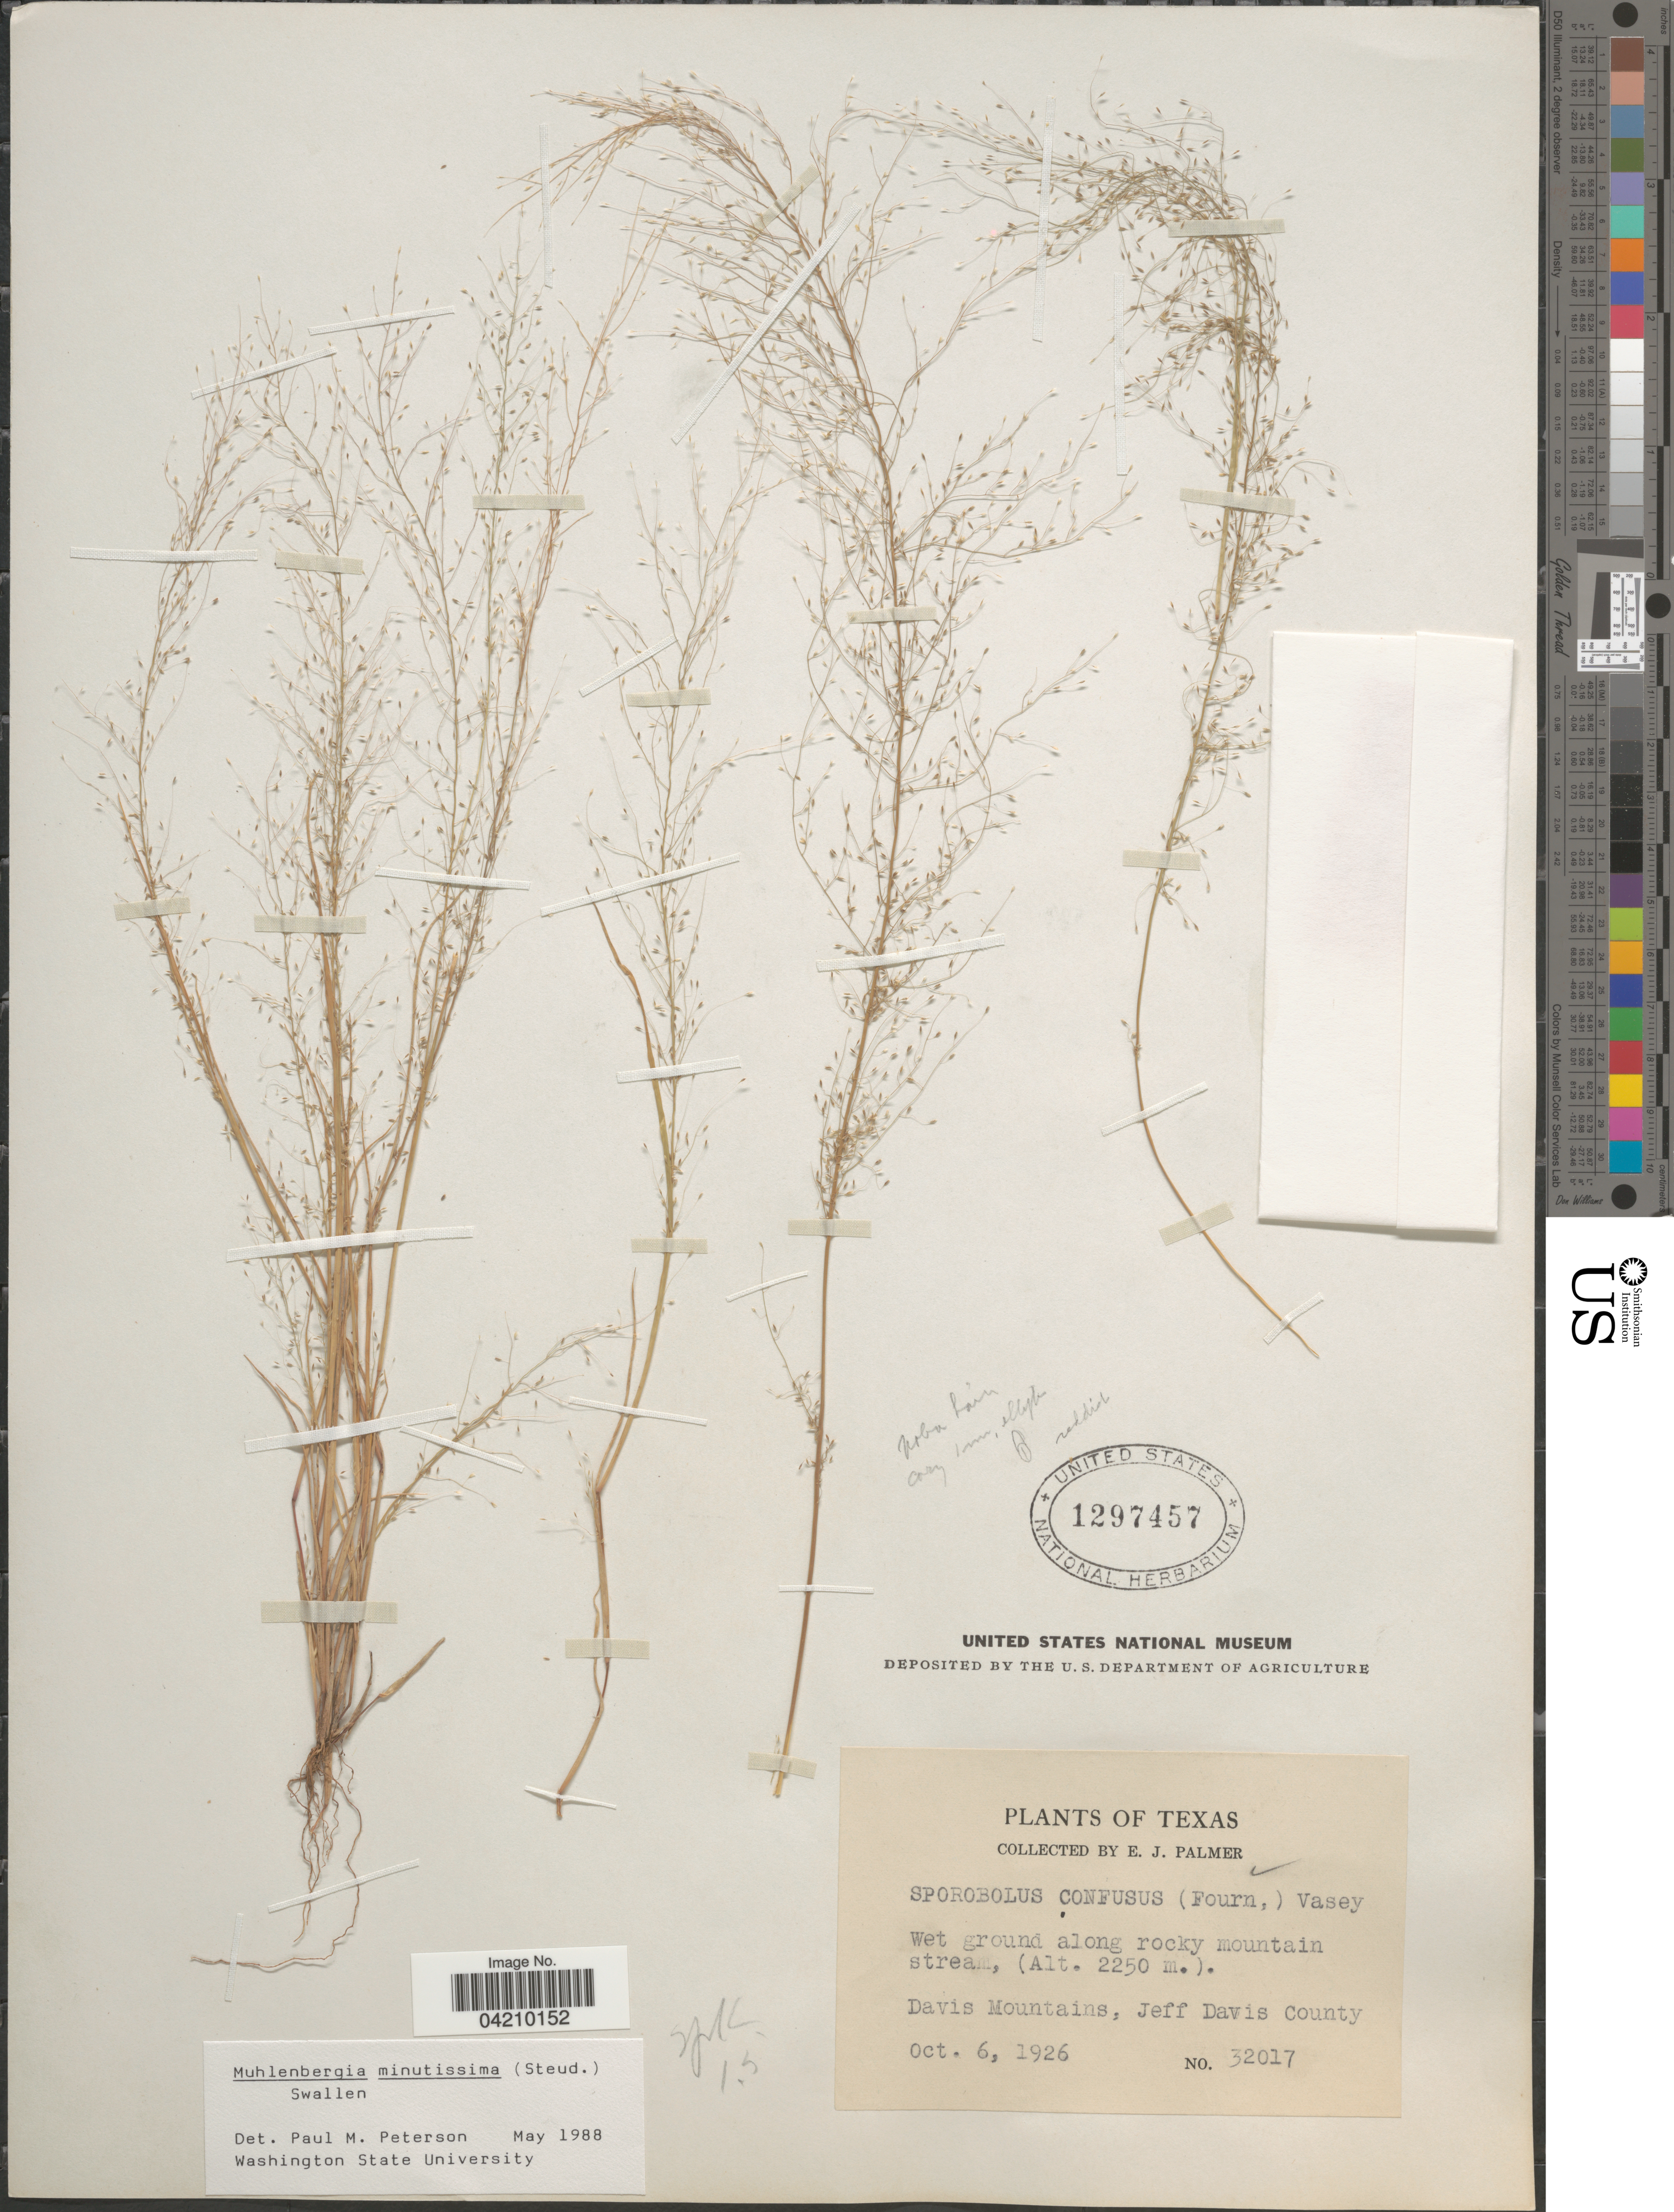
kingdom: Plantae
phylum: Tracheophyta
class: Liliopsida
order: Poales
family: Poaceae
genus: Muhlenbergia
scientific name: Muhlenbergia minutissima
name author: (Steud.) Swallen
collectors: E. J. Palmer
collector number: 32017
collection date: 1926-10-06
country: United States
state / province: Texas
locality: Davis Mountains, Jeff Davis County.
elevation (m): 2250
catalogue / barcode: US 1297457